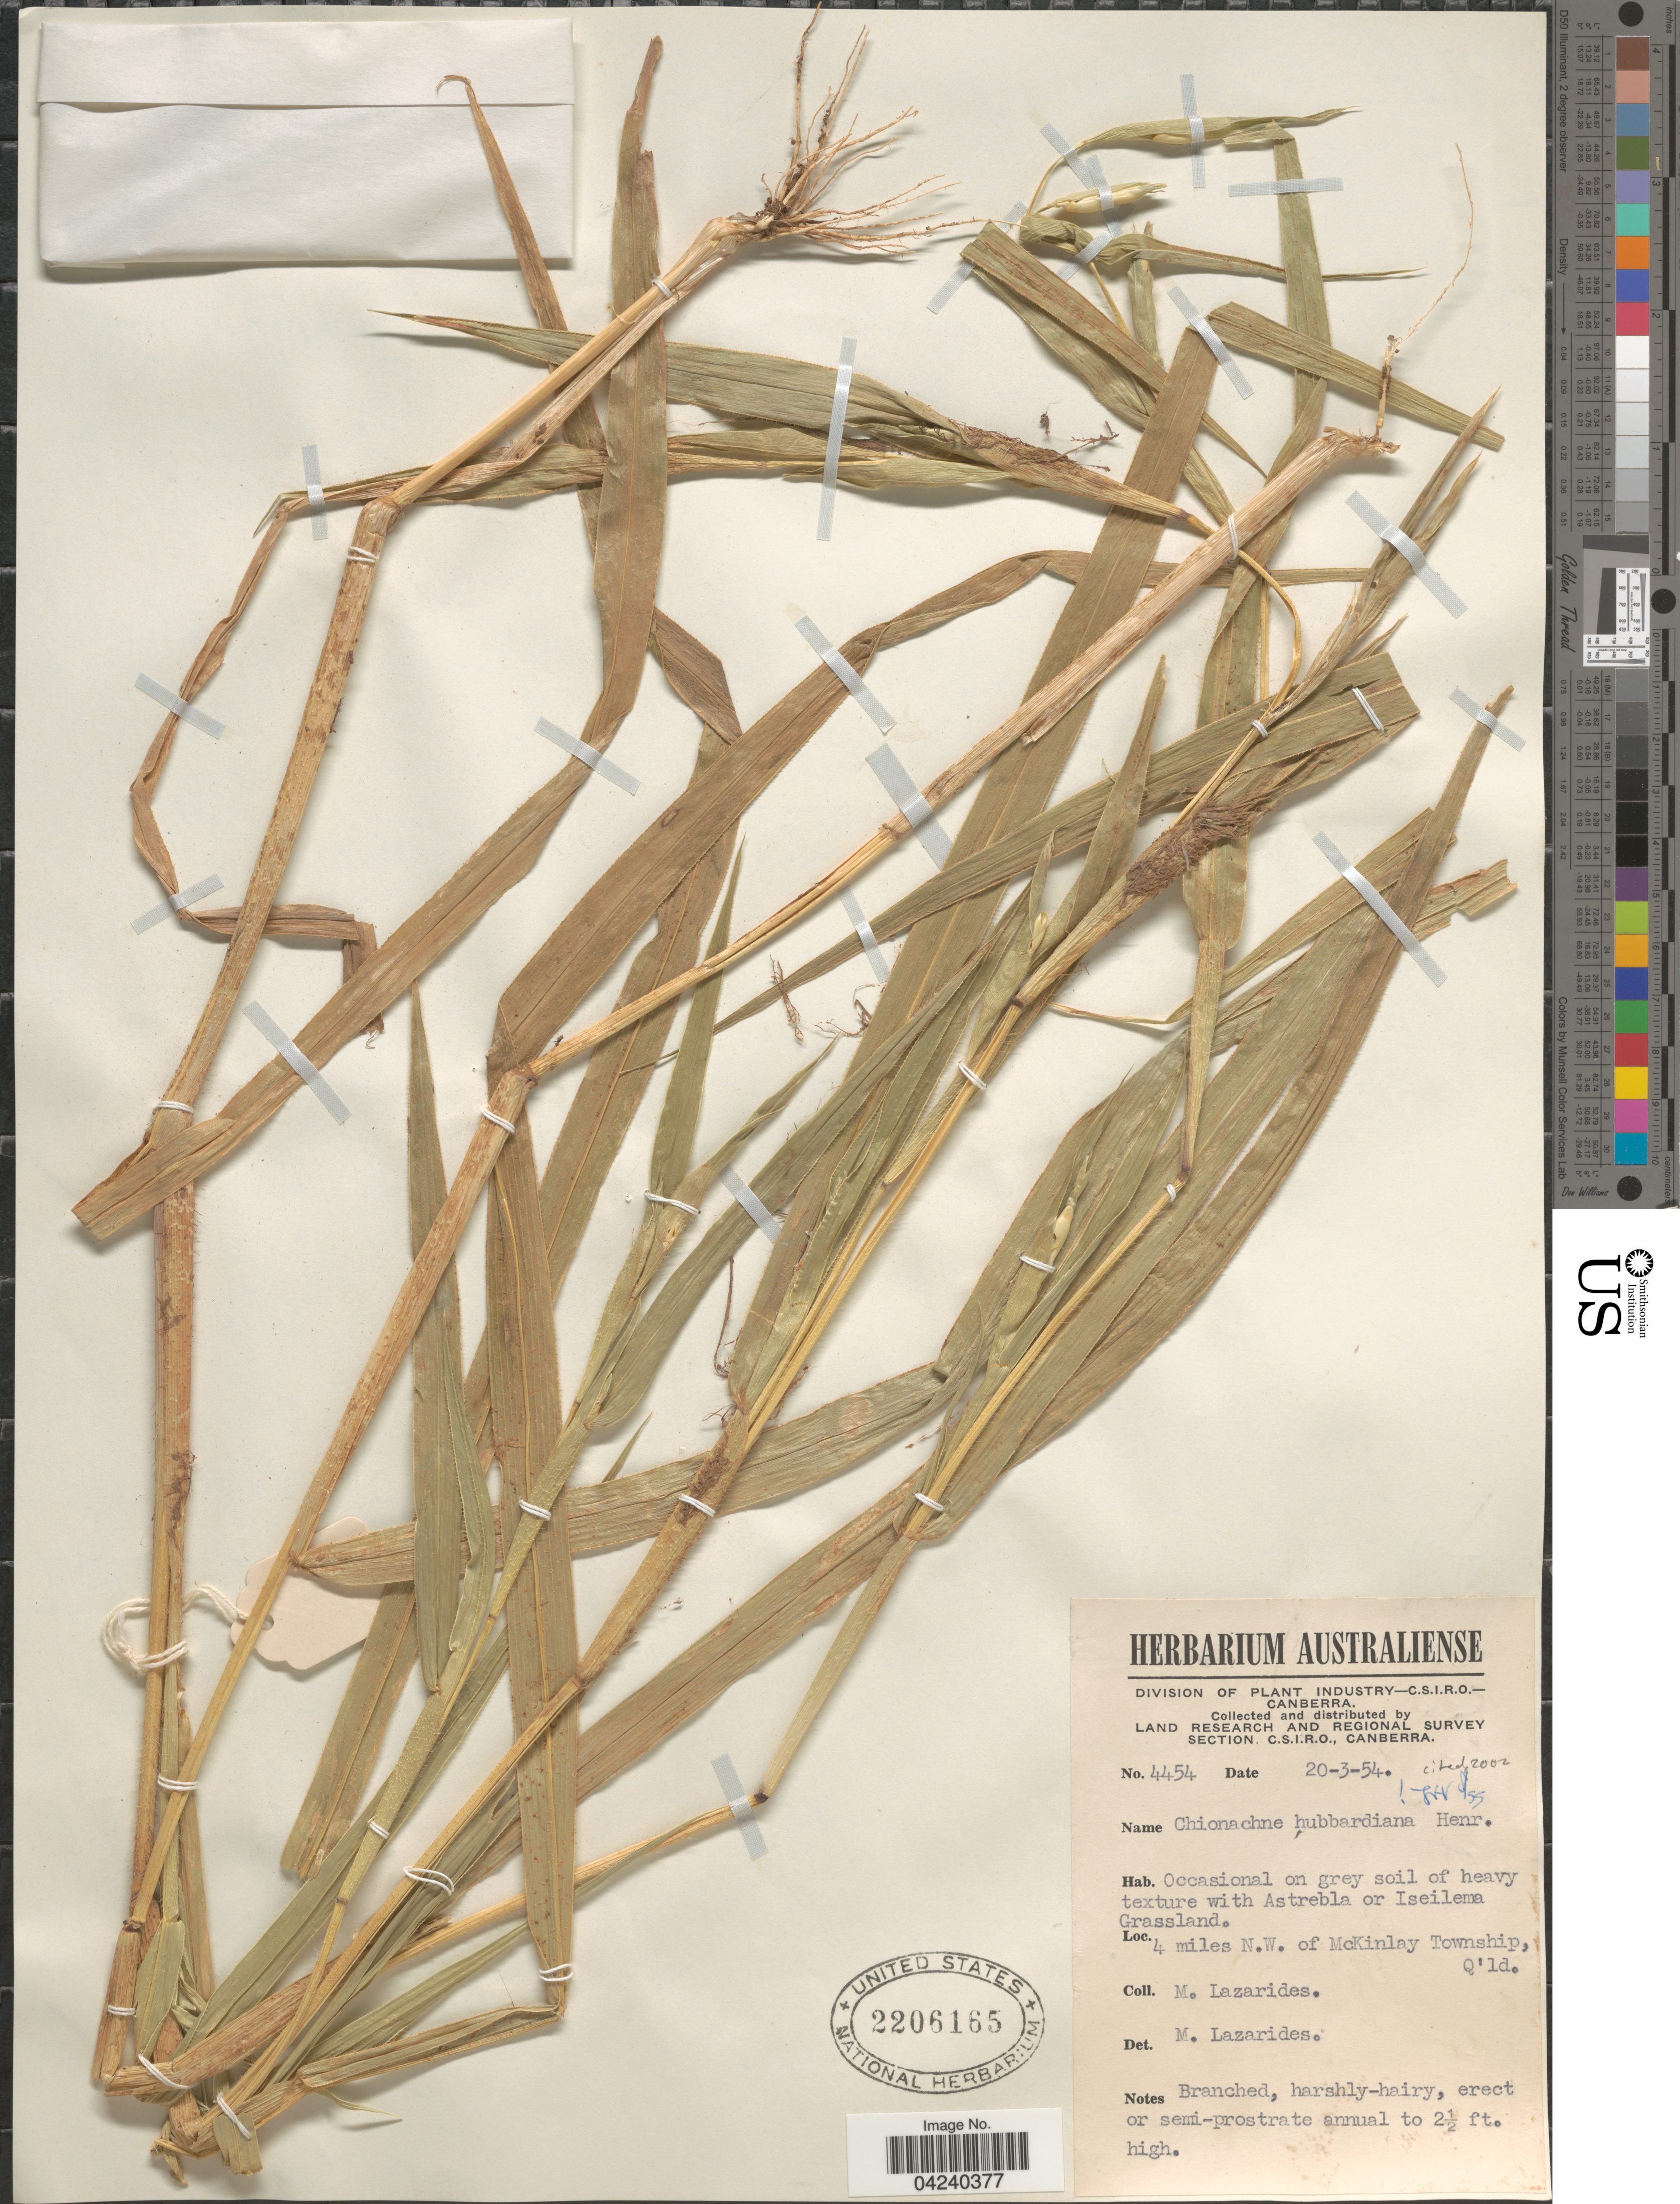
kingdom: Plantae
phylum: Tracheophyta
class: Liliopsida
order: Poales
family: Poaceae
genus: Chionachne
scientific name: Chionachne hubbardiana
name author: Henr.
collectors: M. Lazarides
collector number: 4454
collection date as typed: Transcribed d/m/y: 20/3/54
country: Australia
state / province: Queensland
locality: Land Research and Regional Survey Section. 4 miles N.W. of McKinlay Township.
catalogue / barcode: US 2206165